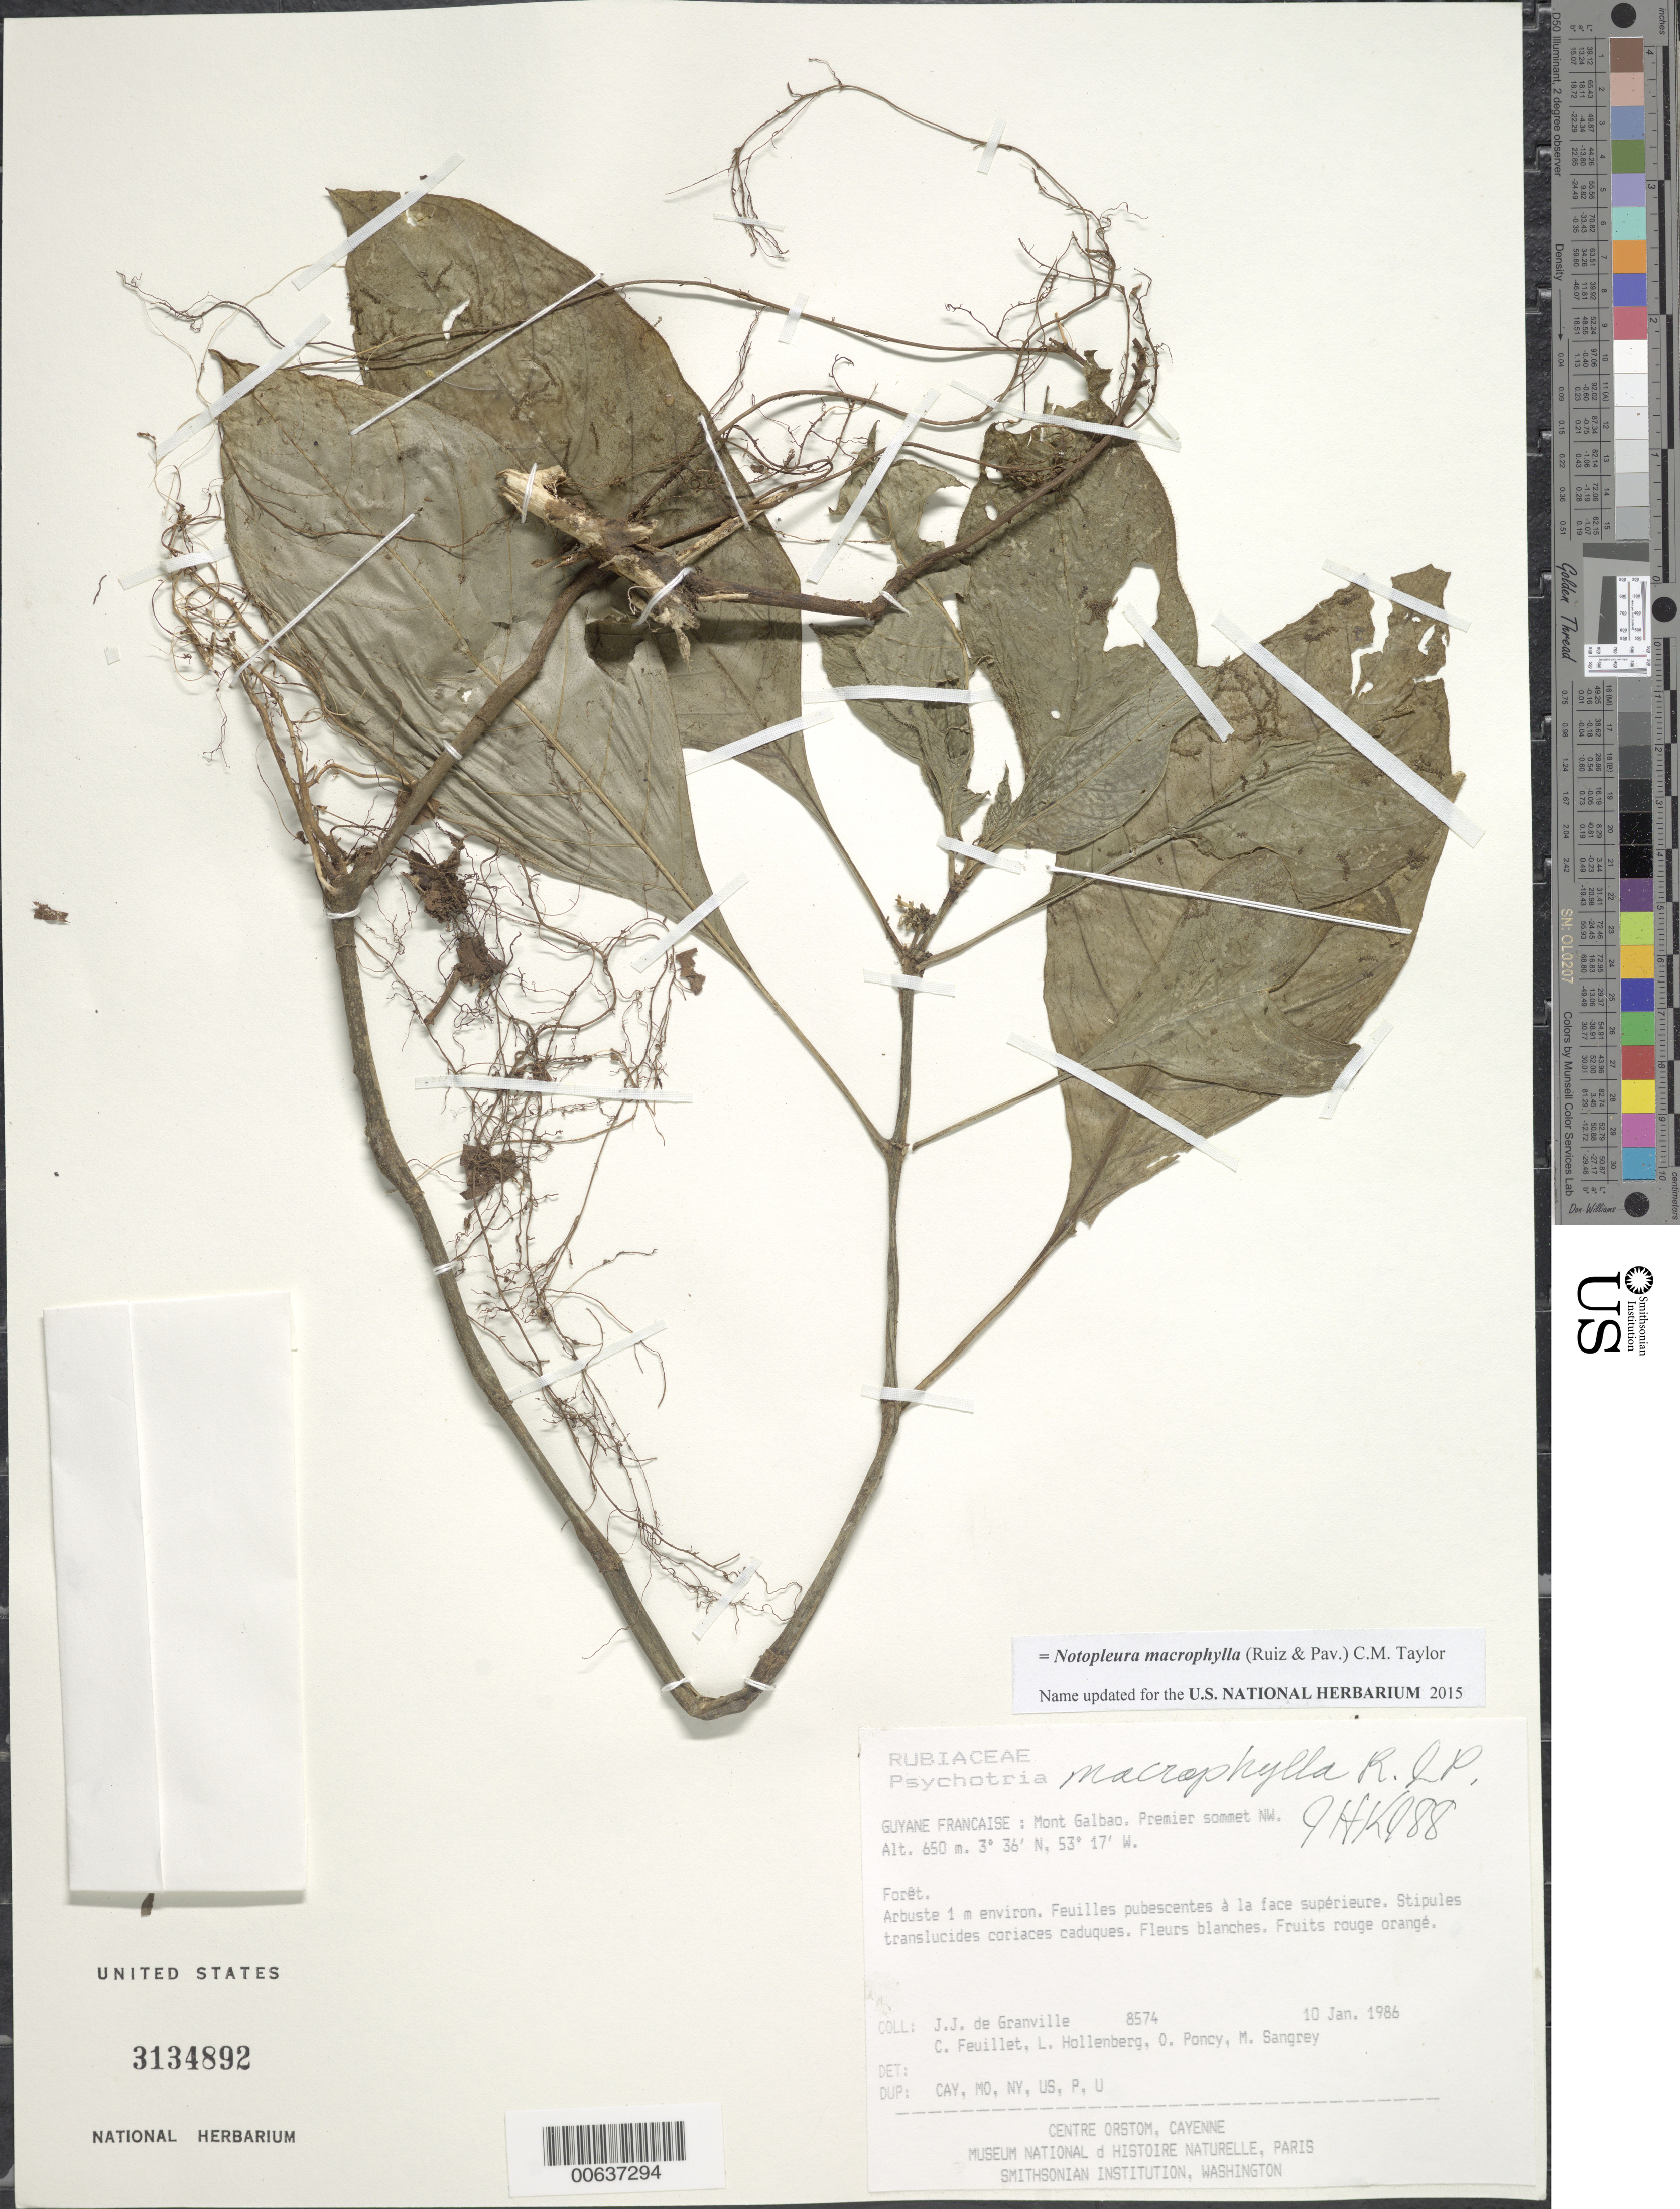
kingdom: Plantae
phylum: Tracheophyta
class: Magnoliopsida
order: Gentianales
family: Rubiaceae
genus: Psychotria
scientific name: Psychotria macrophylla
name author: Ruiz & Pav.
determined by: Kirkbride, J. H.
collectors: J.-J. de Granville, C. Feuillet, L. Hollenberg, O. Poncy & M. S. Sangrey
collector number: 8574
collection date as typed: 10-Jan-86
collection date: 1986-01-10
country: French Guiana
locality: Mont Galbao. Premier sommet NW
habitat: Forêt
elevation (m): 650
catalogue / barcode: US 3134892